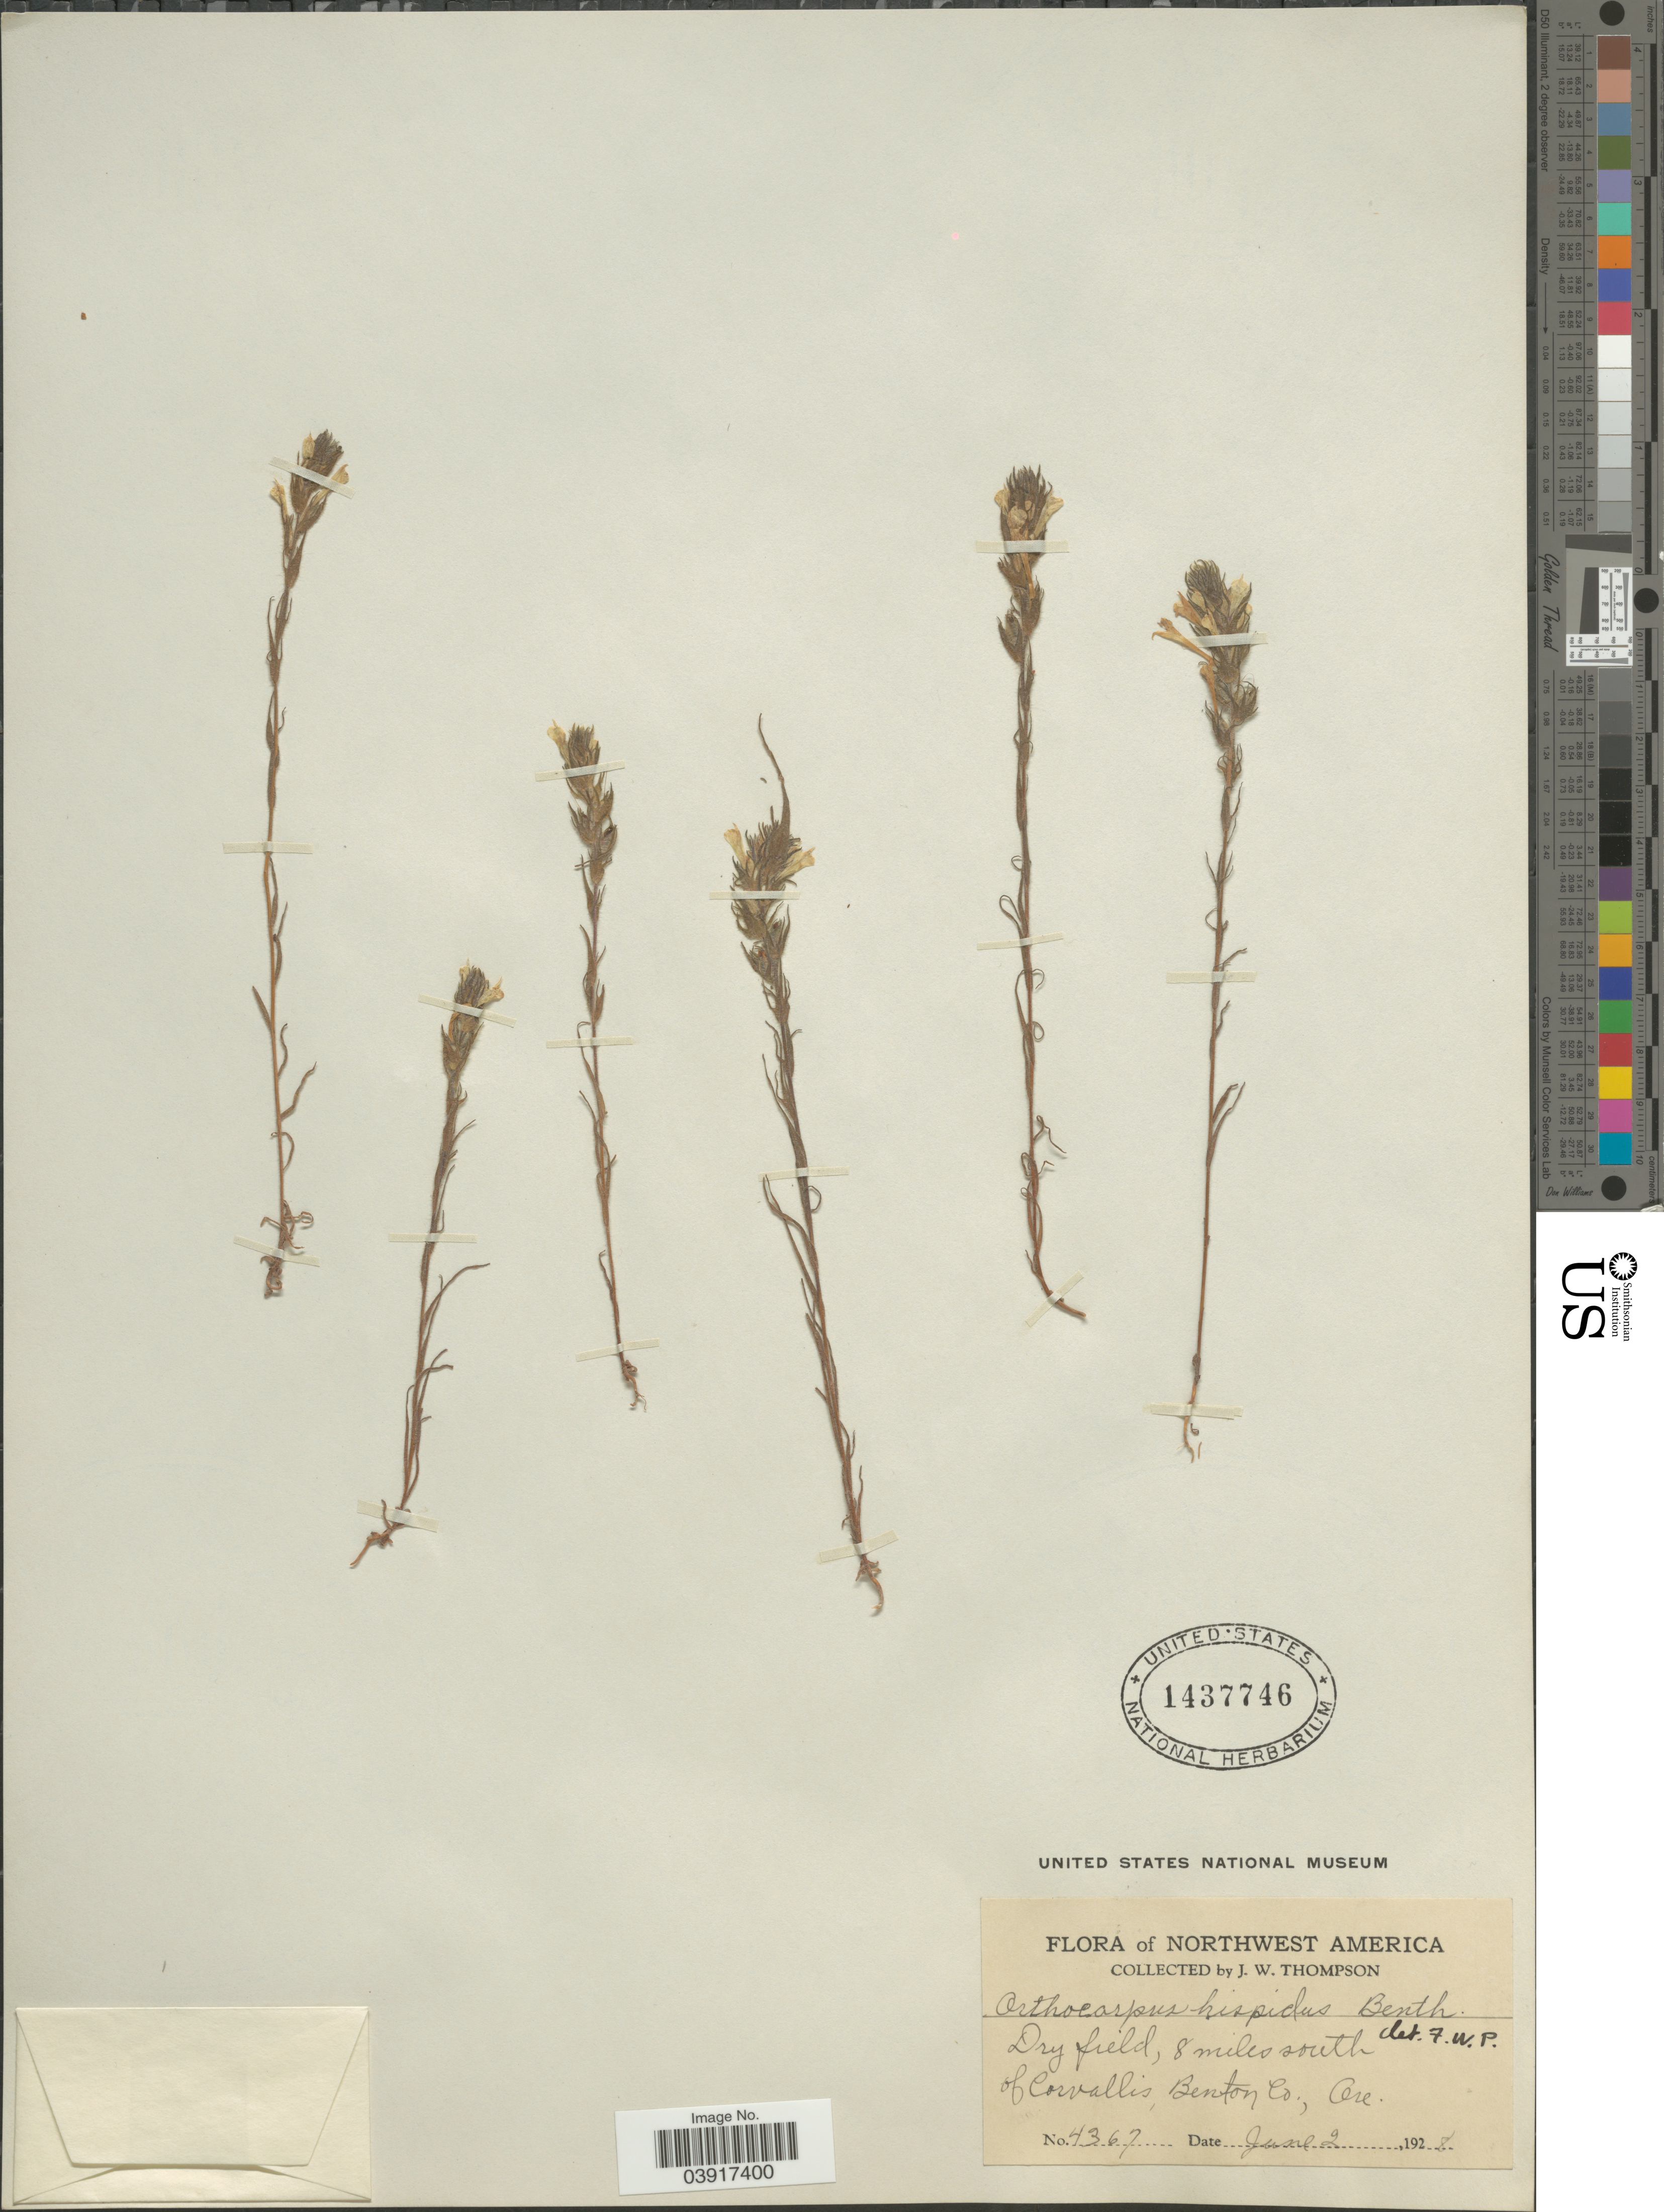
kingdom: Plantae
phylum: Tracheophyta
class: Magnoliopsida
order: Lamiales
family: Orobanchaceae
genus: Orthocarpus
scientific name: Orthocarpus hispidus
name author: Benth.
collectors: J. Thompson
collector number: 4367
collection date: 1928-06-02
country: United States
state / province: Oregon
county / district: Benton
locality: Northwest America. Dry field, 8 miles south of Corvallis, Benton Co.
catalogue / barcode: US 1437746